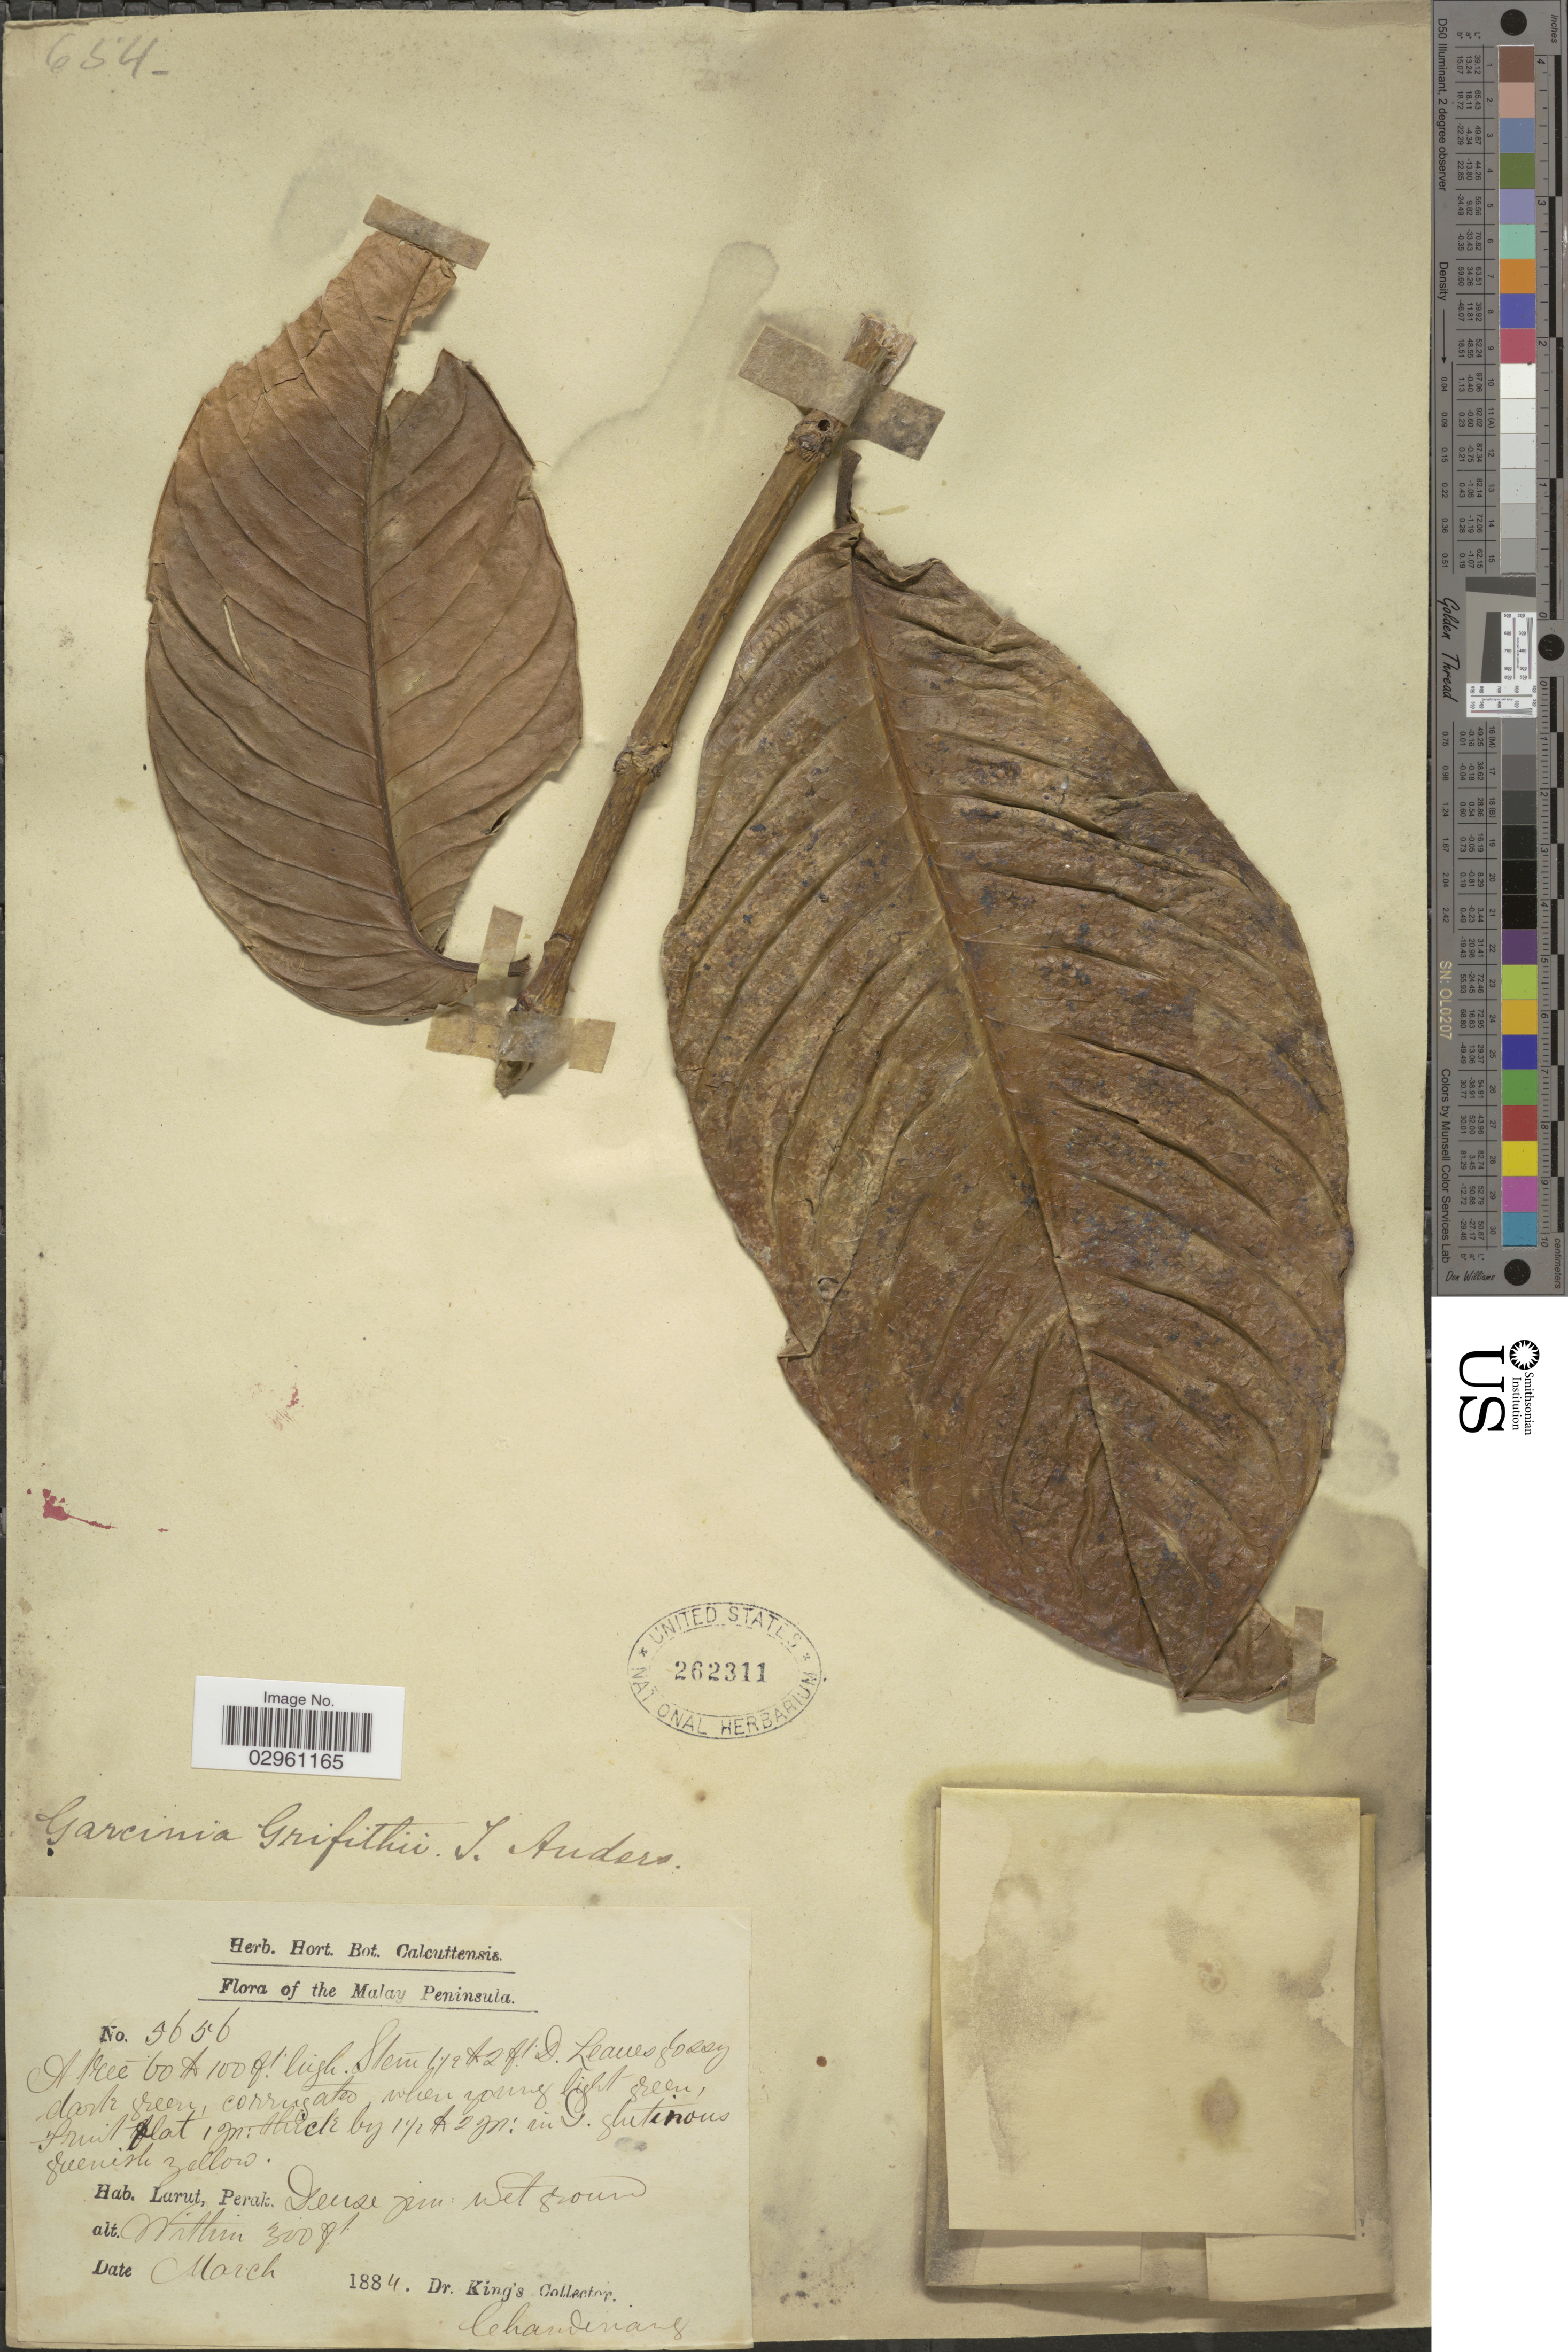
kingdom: Plantae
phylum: Tracheophyta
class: Magnoliopsida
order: Malpighiales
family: Clusiaceae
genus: Garcinia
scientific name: Garcinia griffithii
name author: T. Anderson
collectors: Dr. King's collector & Chandenans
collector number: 5656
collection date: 1884-03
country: Malaysia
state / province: Perak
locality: The Malay Peninsula. Larut, Perak.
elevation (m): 91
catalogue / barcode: US 262311